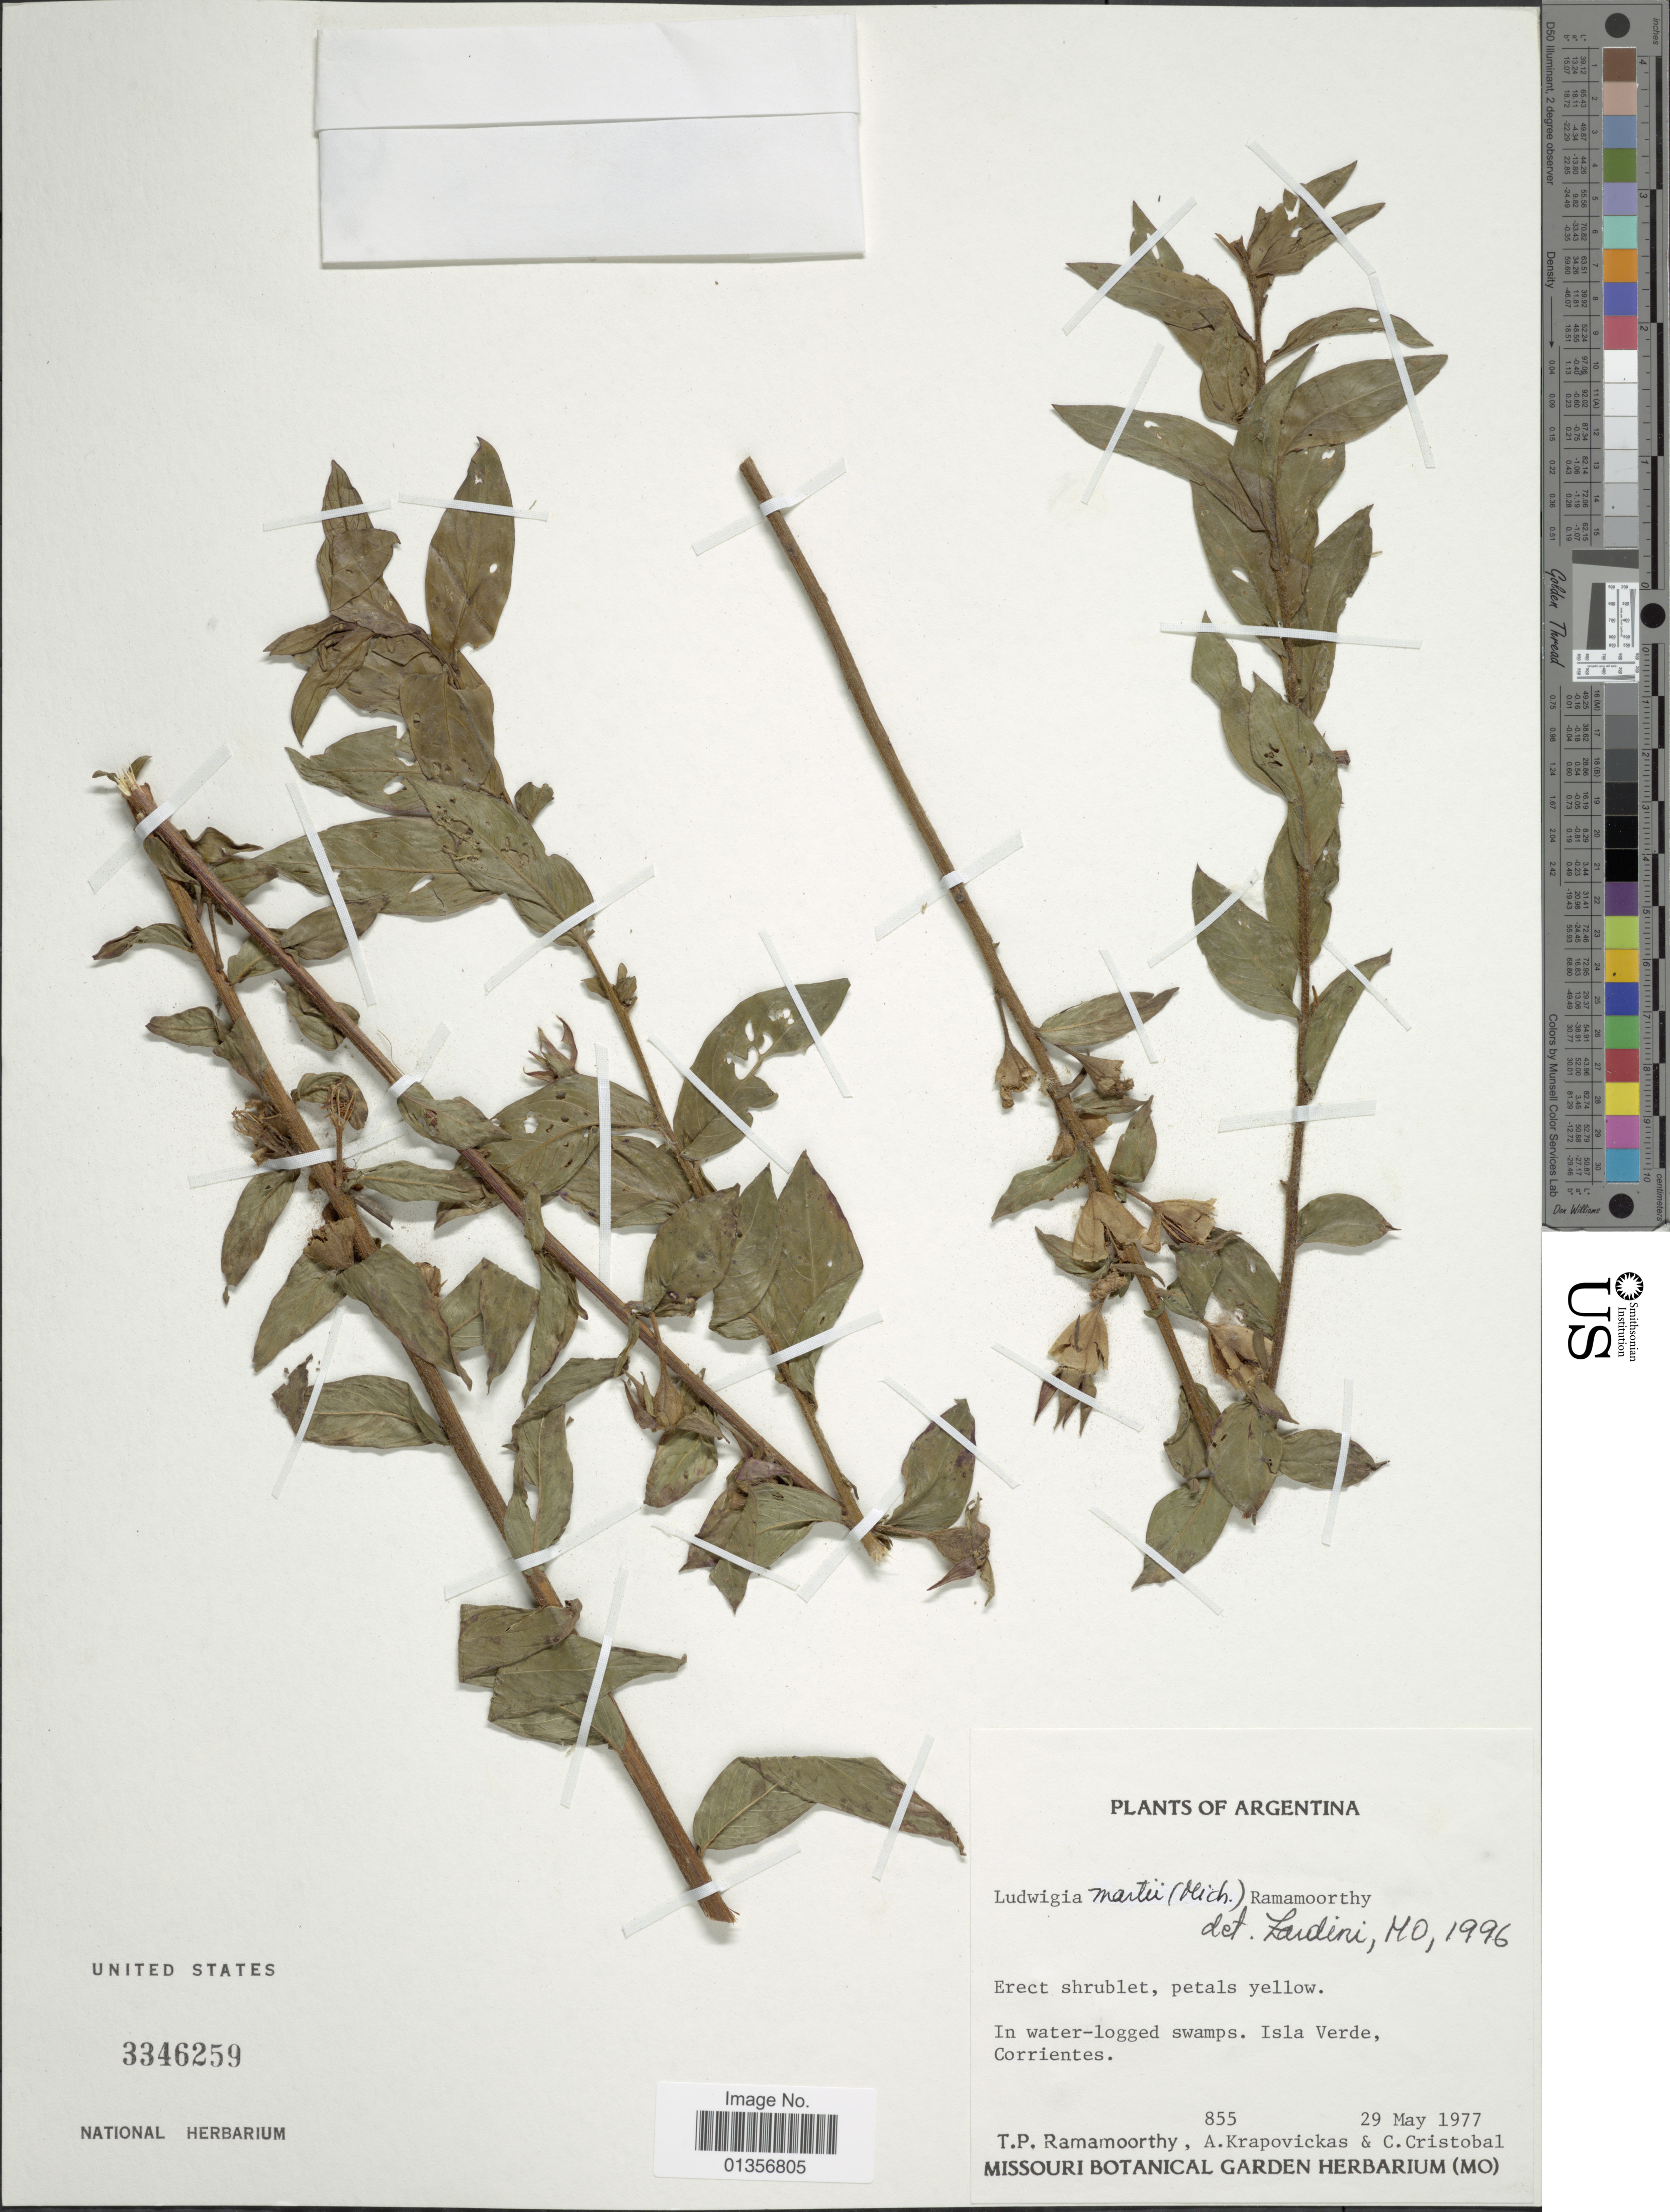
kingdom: Plantae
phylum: Tracheophyta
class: Magnoliopsida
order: Myrtales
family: Onagraceae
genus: Ludwigia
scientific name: Ludwigia martii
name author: (Micheli) Ramamoorthy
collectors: T. P. Ramamoorthy, A. Krapovickas & C. Cristóbal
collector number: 855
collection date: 1977-05-29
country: Argentina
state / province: Corrientes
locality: In water-logged swamps. Isla Verde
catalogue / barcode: US 3346259